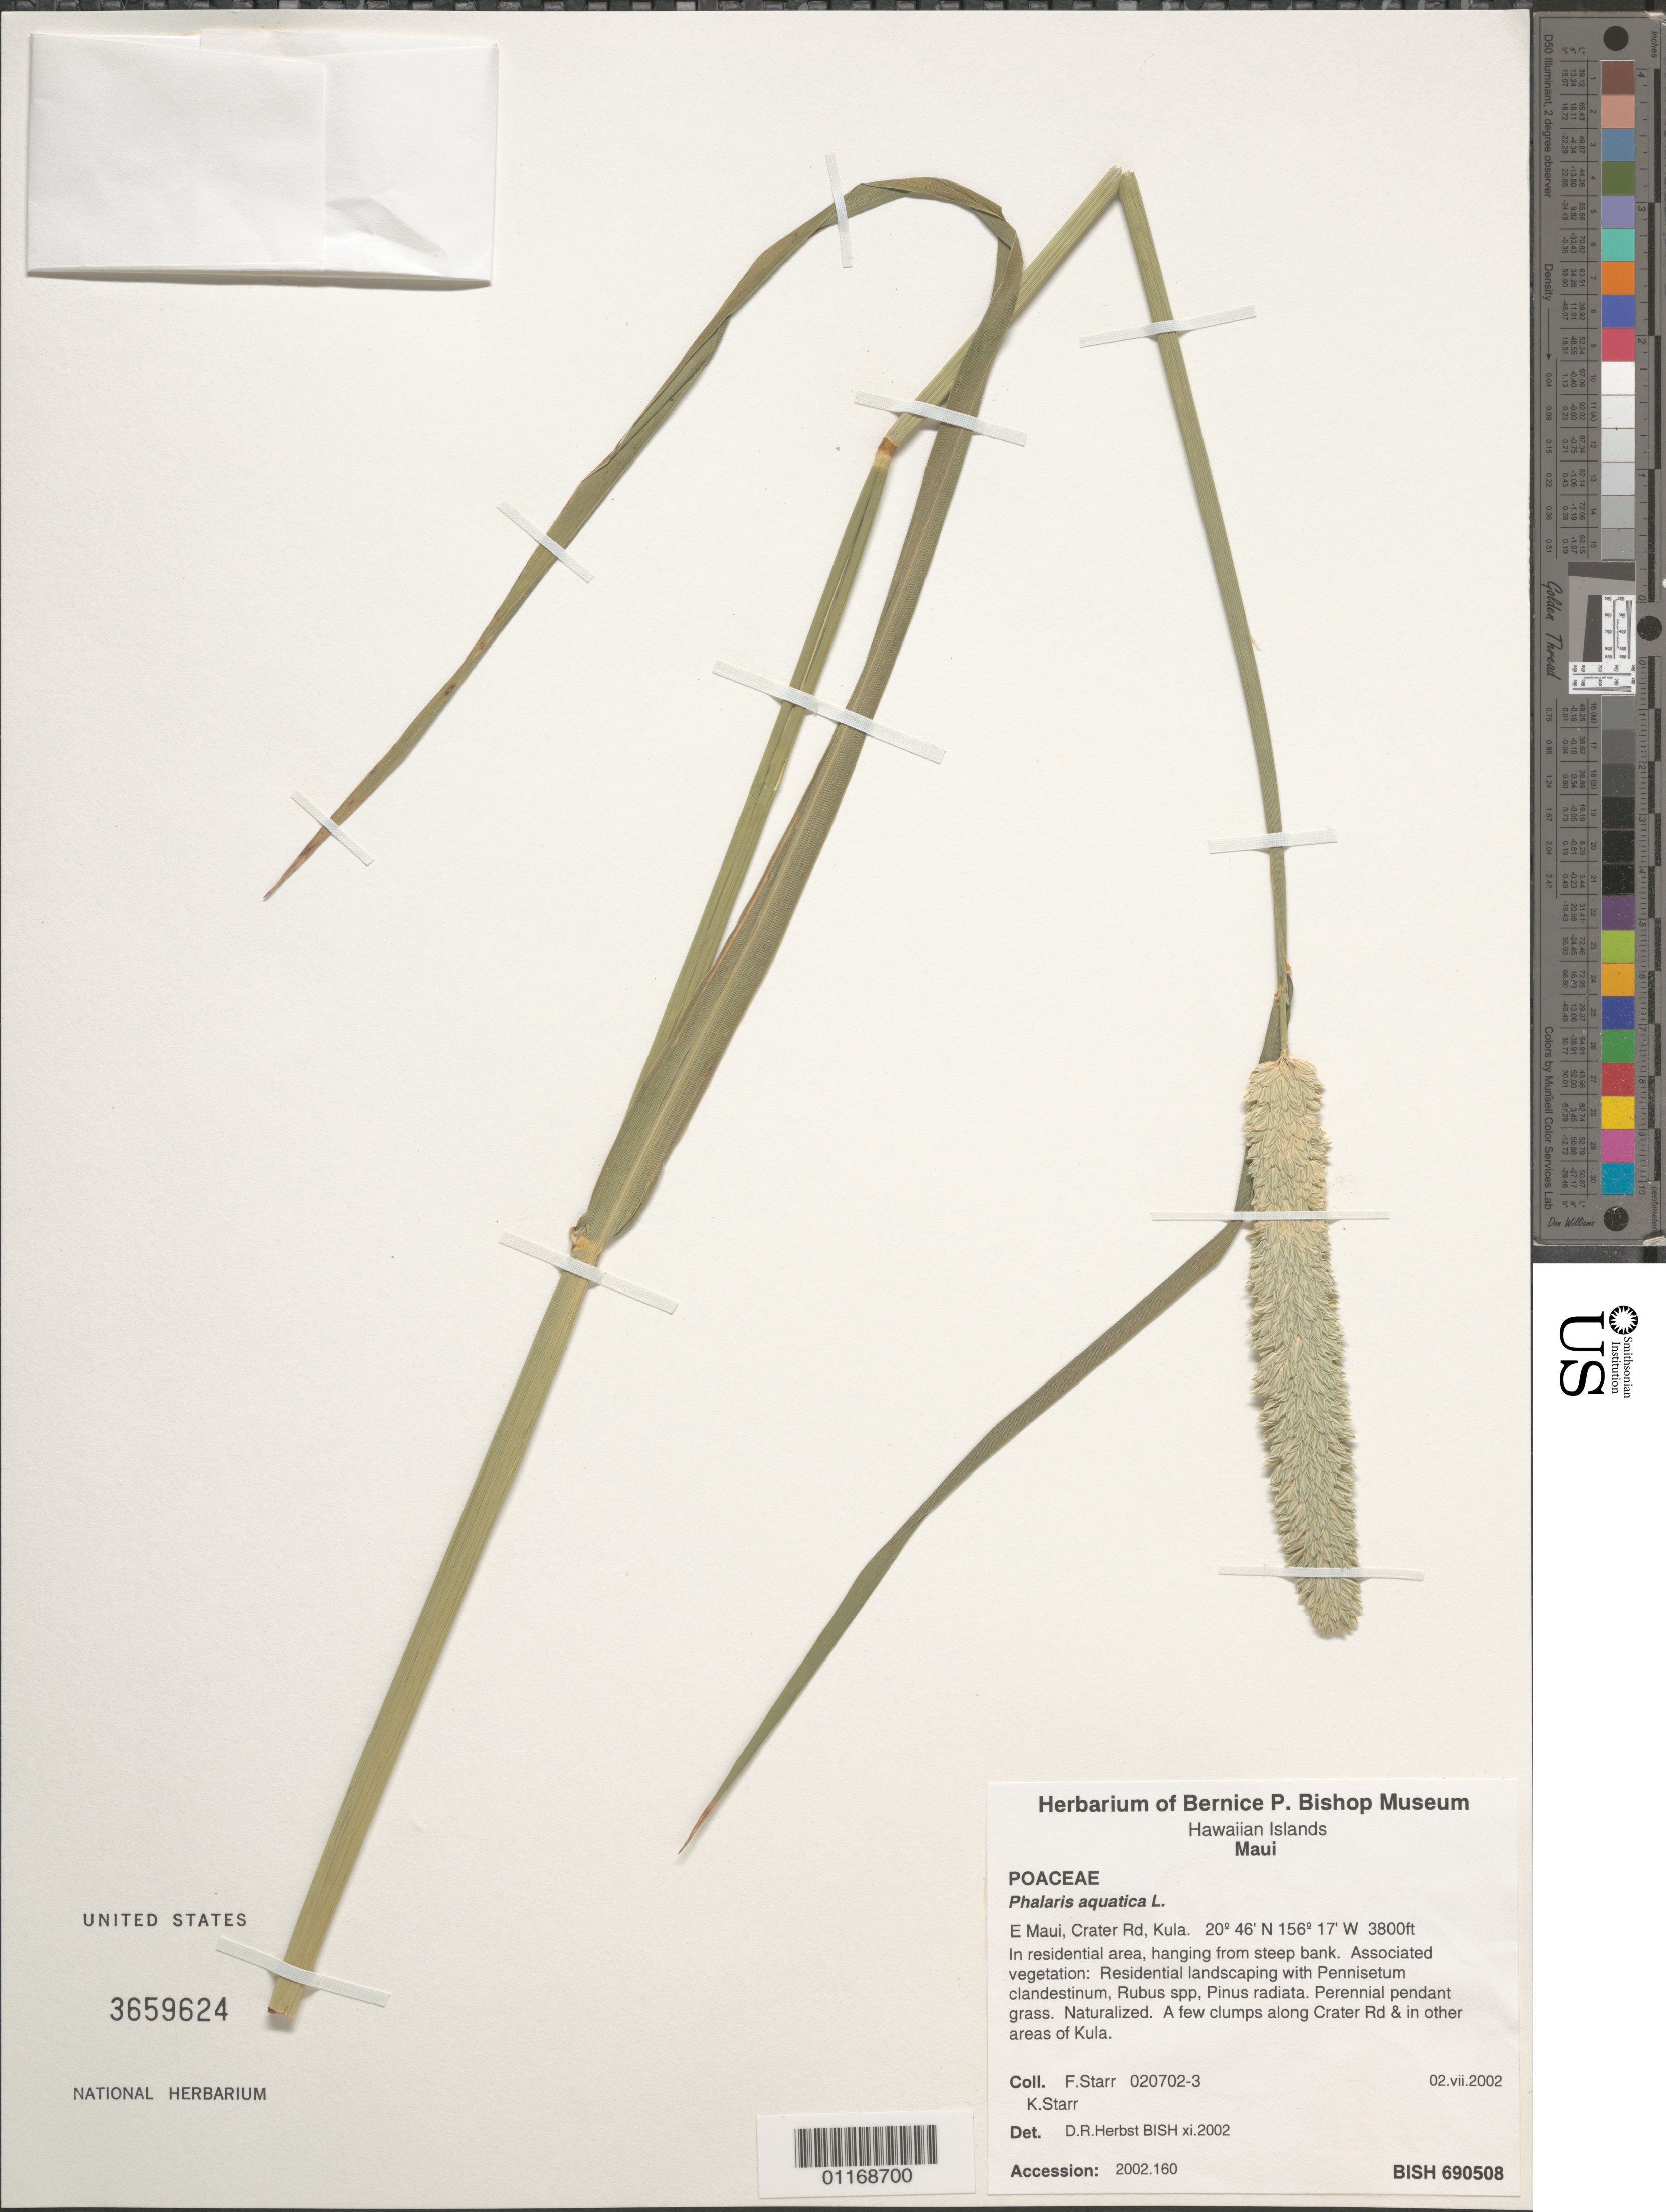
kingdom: Plantae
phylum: Tracheophyta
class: Liliopsida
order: Poales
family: Poaceae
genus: Phalaris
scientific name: Phalaris aquatica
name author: L.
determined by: Herbst, D. R.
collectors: F. Starr & K. Starr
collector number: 020702-3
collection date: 2002-07-02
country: United States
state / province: Hawaii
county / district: Maui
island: Maui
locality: E. Maui, Crater Rd., Kula, in residential area, hanging from steep bank.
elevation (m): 1158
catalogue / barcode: US 3659624